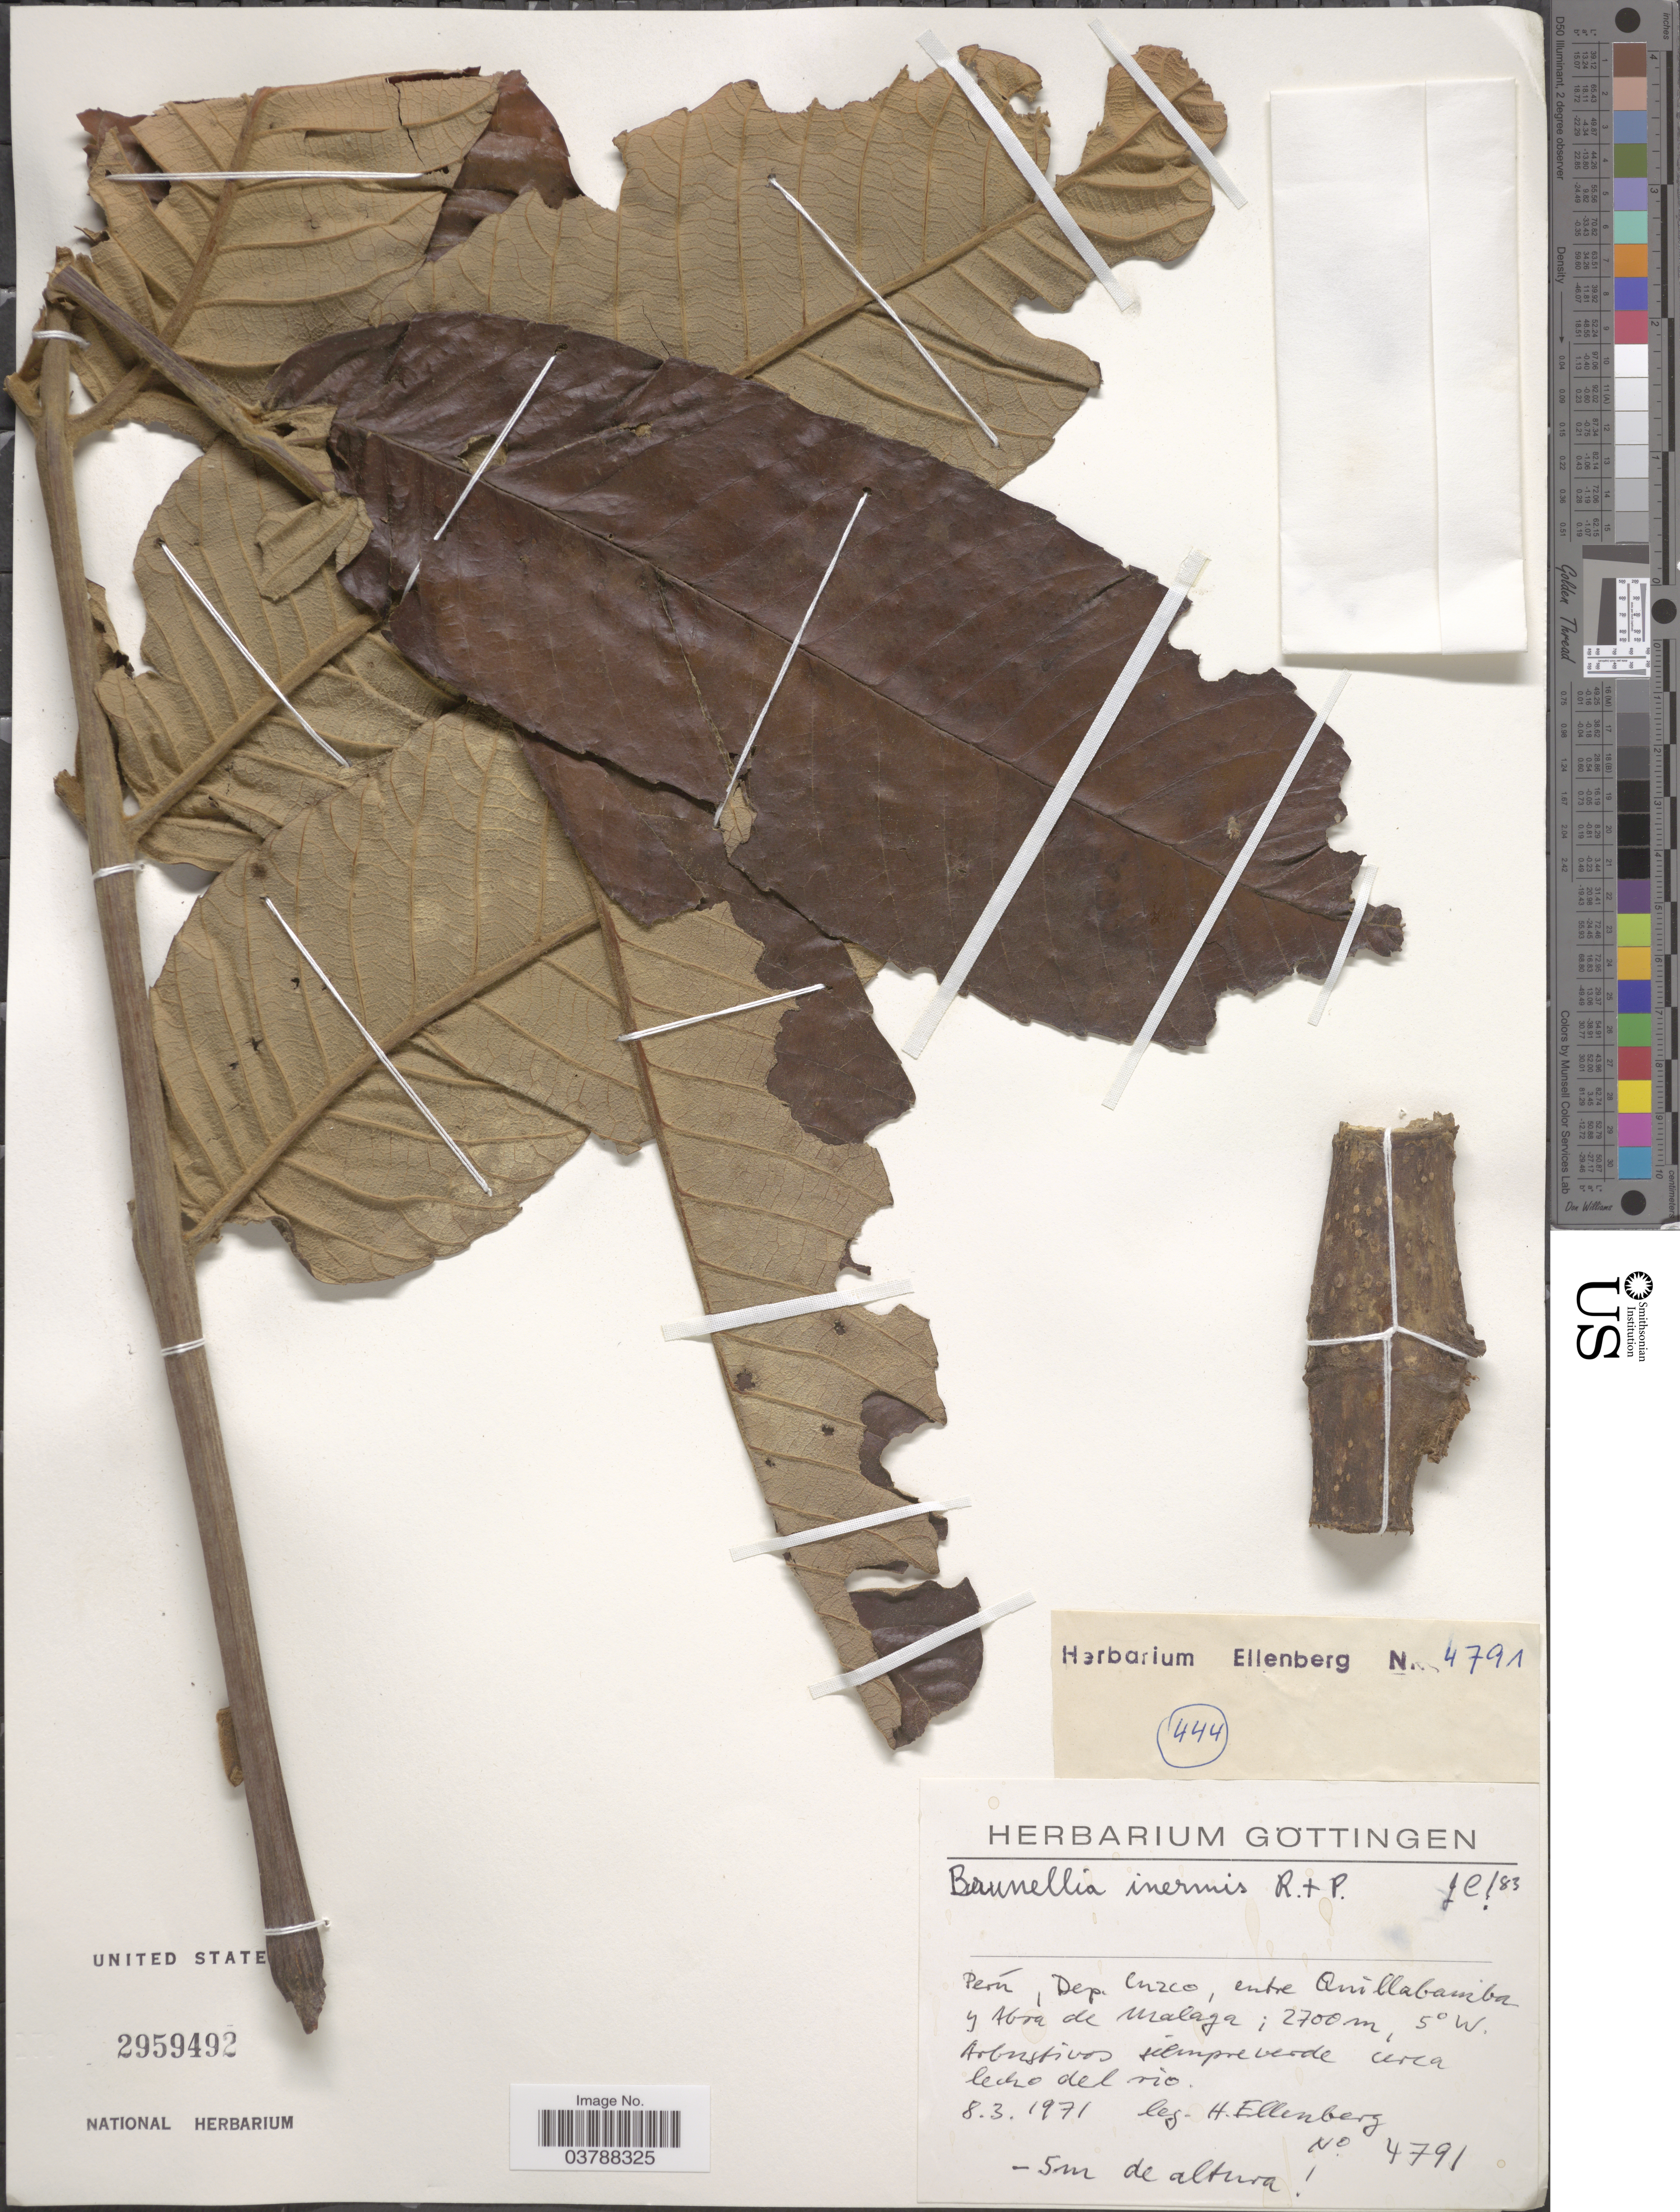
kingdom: Plantae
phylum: Tracheophyta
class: Magnoliopsida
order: Oxalidales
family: Brunelliaceae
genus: Brunellia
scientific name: Brunellia inermis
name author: Ruiz & Pav.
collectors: H. Ellenberg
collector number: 4791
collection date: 1971-03-08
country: Peru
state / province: Cusco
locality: Dep. Cuzco, entre Quillabamba y Abra de Malaga.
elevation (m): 2700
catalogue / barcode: US 2959492